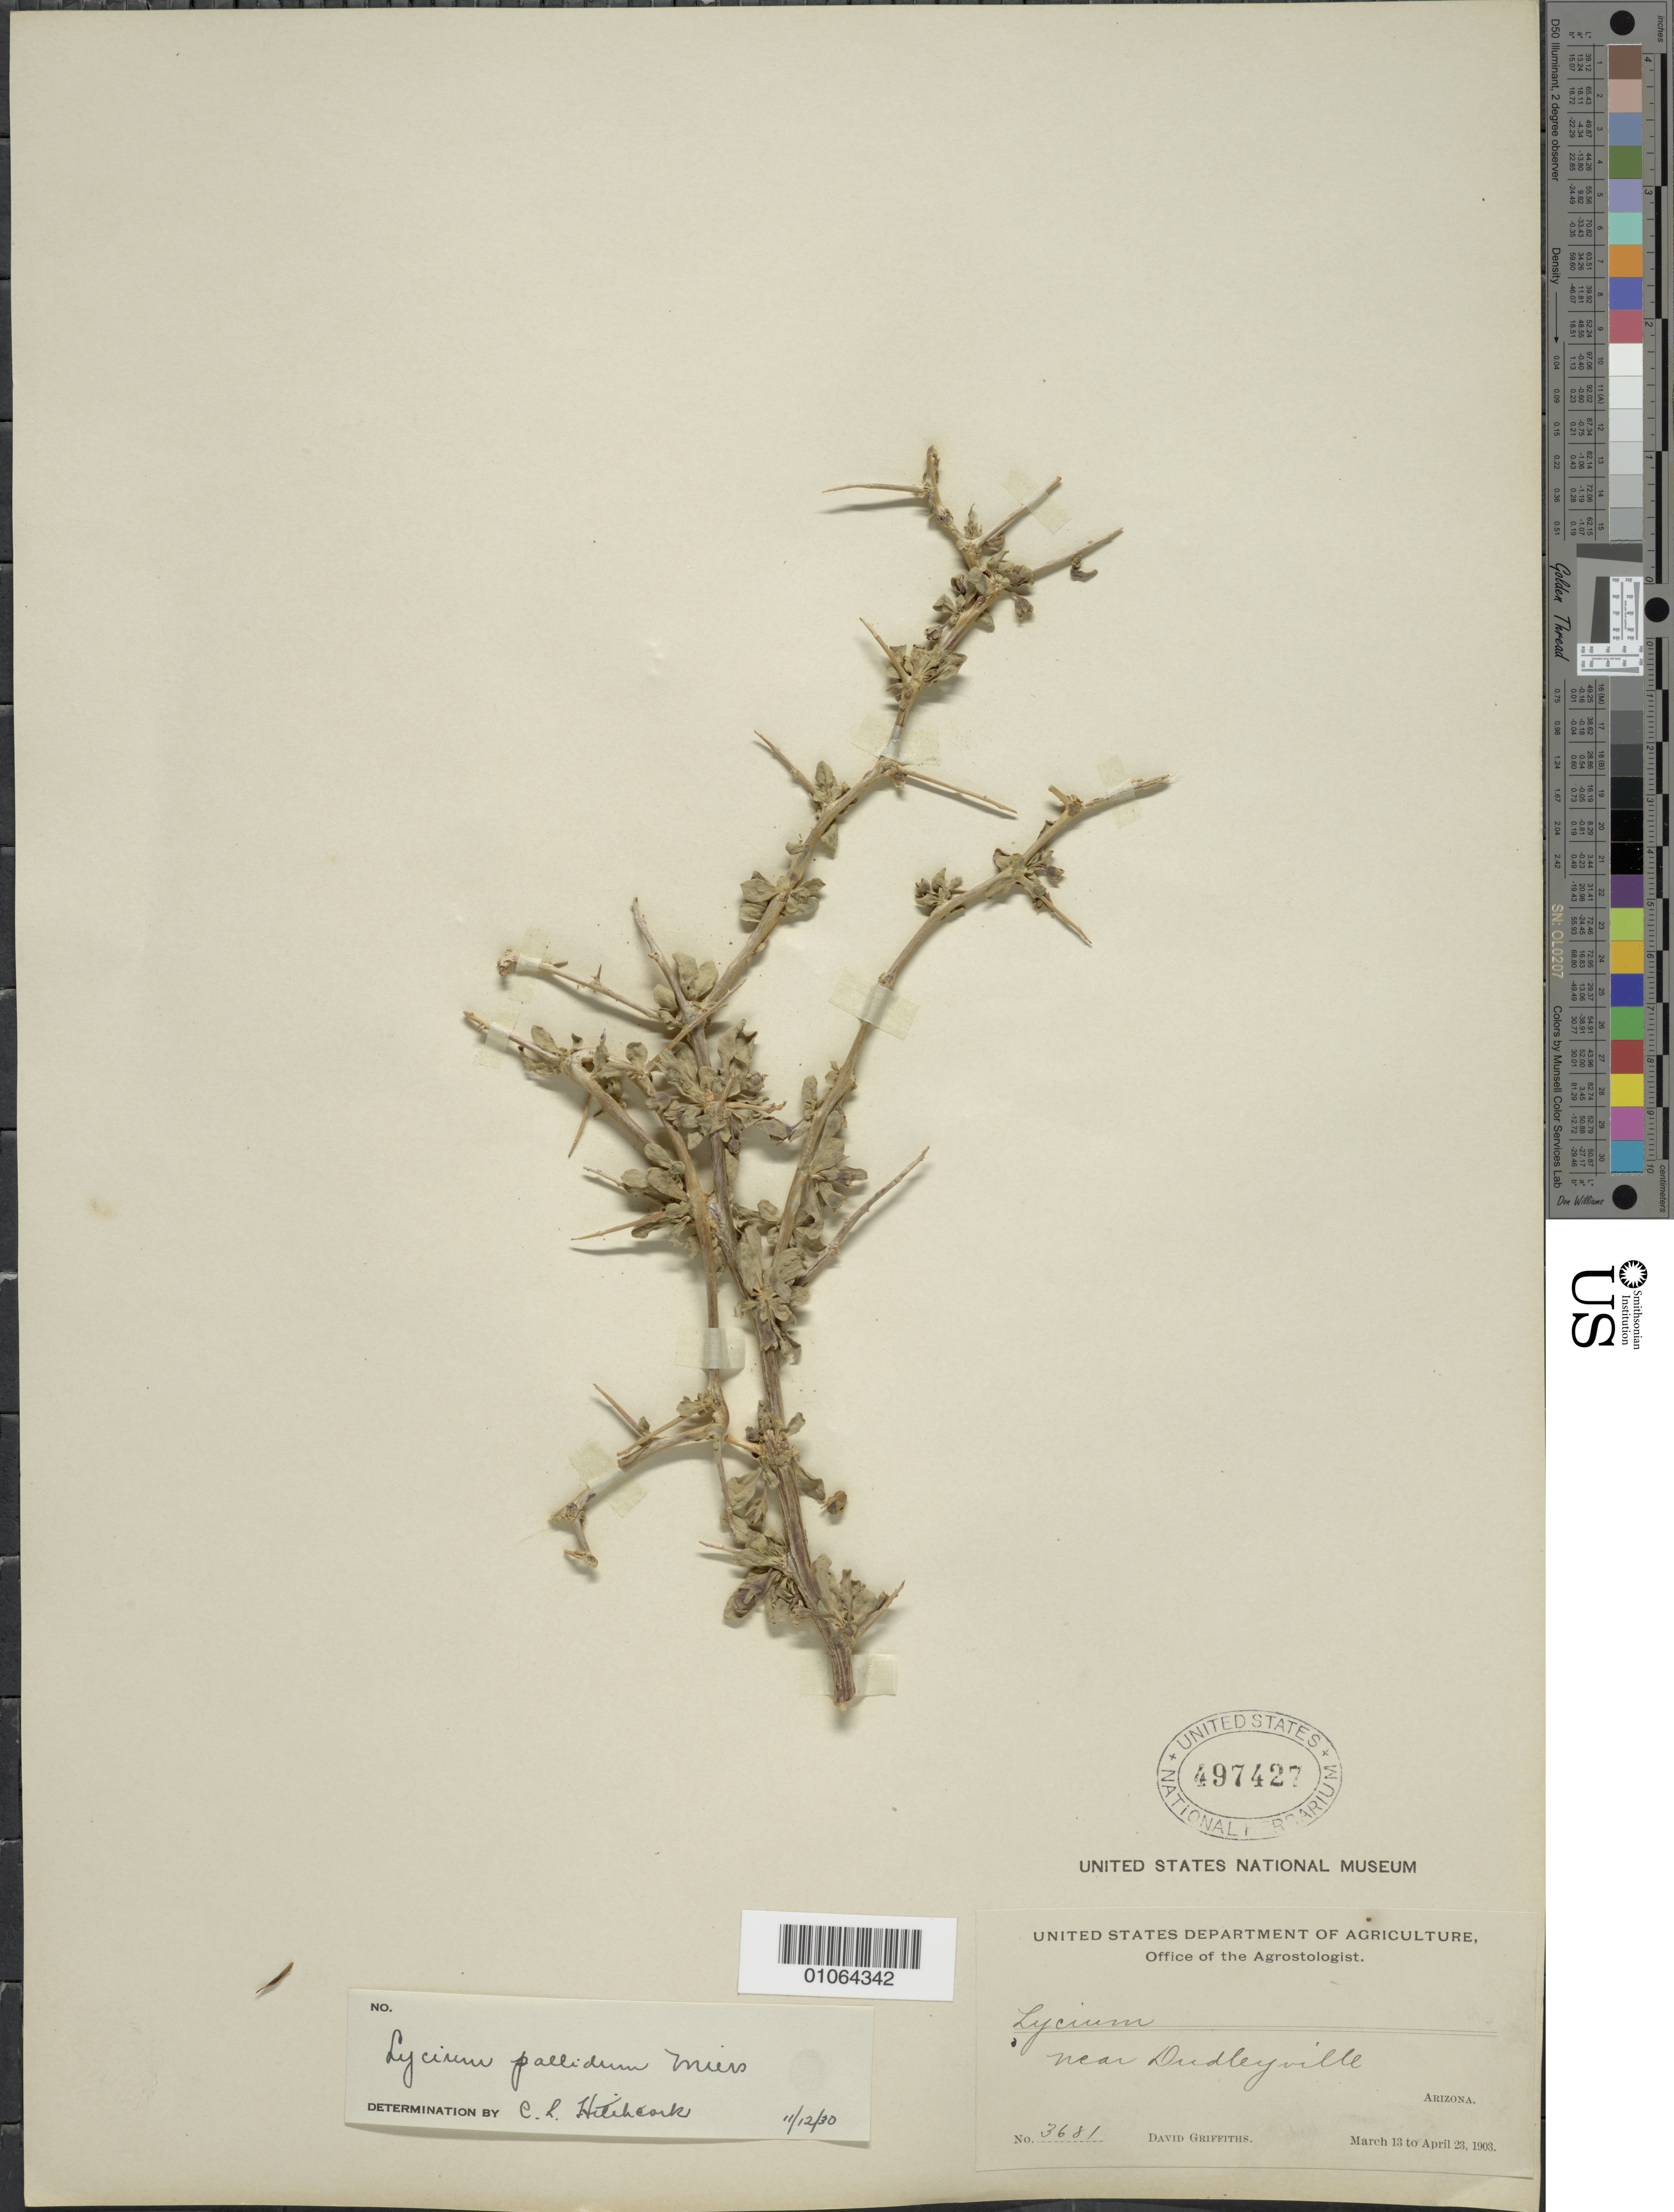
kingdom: Plantae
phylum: Tracheophyta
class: Magnoliopsida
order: Solanales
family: Solanaceae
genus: Lycium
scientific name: Lycium pallidum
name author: Miers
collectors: D. Griffiths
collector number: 3681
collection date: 1903-03-13/1903-04-23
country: United States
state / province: Arizona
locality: Near Dudleyville.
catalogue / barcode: US 497427